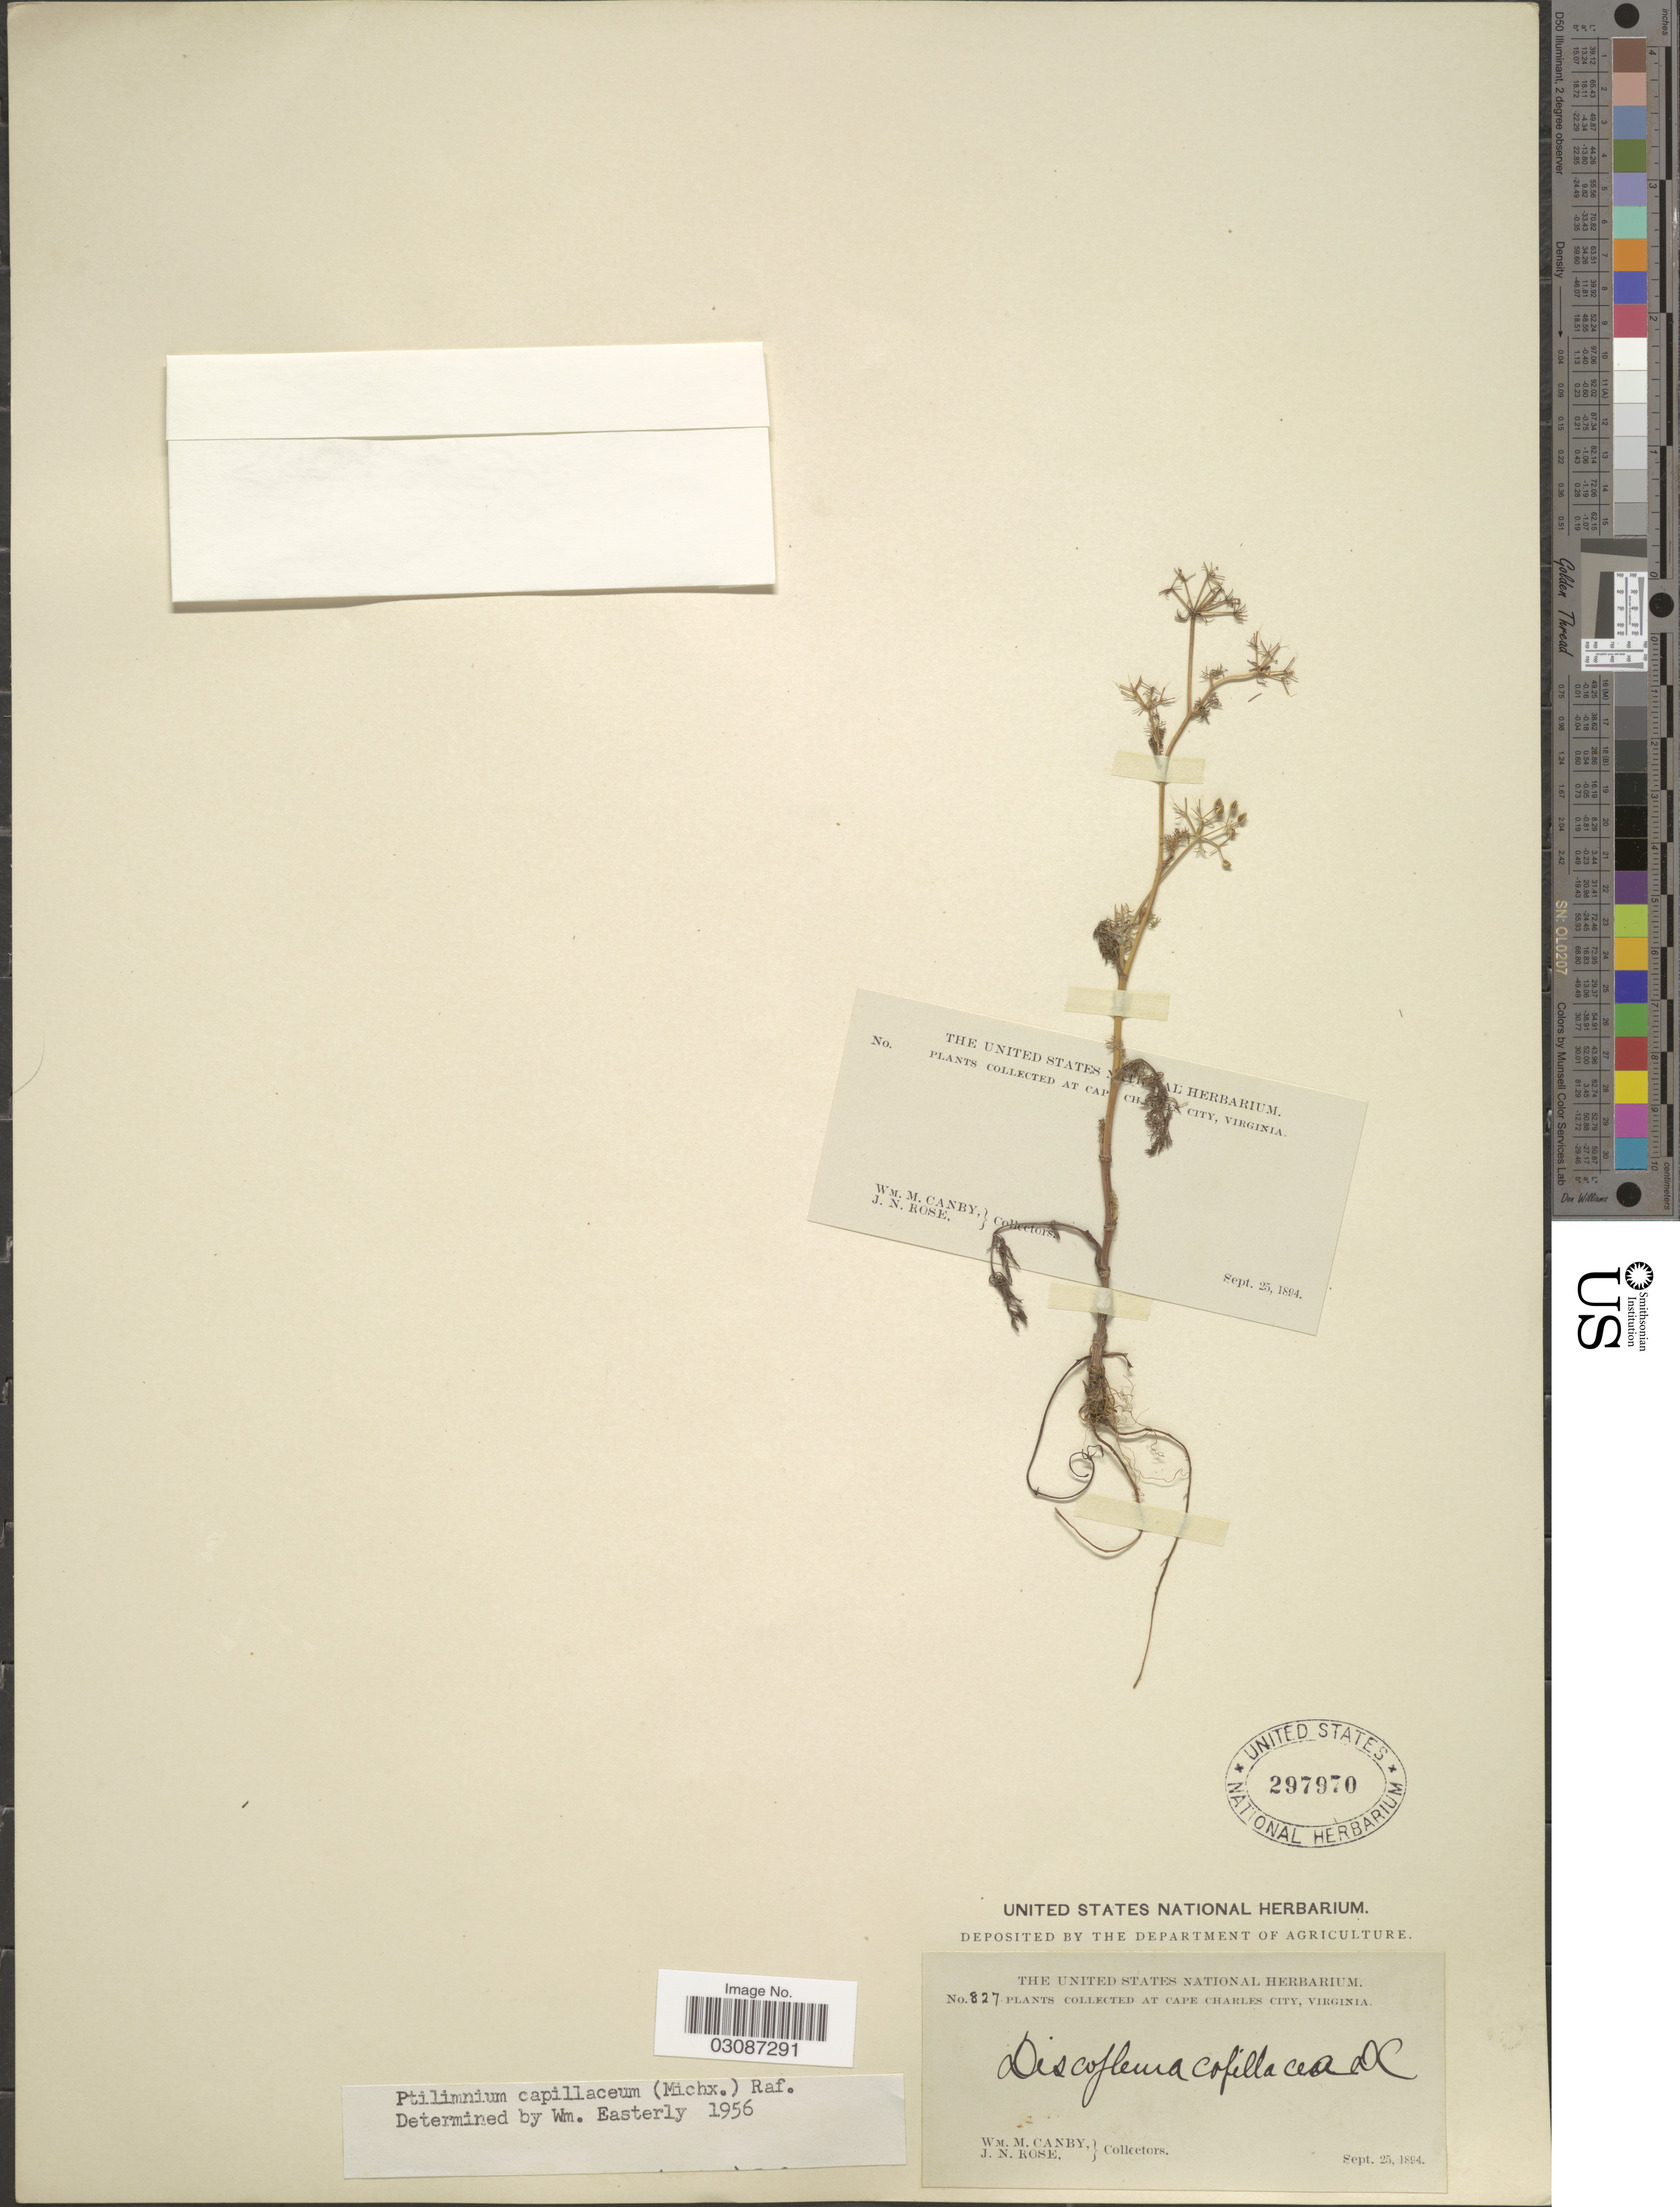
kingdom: Plantae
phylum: Tracheophyta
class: Magnoliopsida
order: Apiales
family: Apiaceae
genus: Ptilimnium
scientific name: Ptilimnium capillaceum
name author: (Michx.) Raf.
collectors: W. M. Canby & J. N. Rose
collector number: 827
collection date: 1894-09-25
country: United States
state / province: Virginia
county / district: Charles City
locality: At Cape Charles City.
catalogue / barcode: US 297970